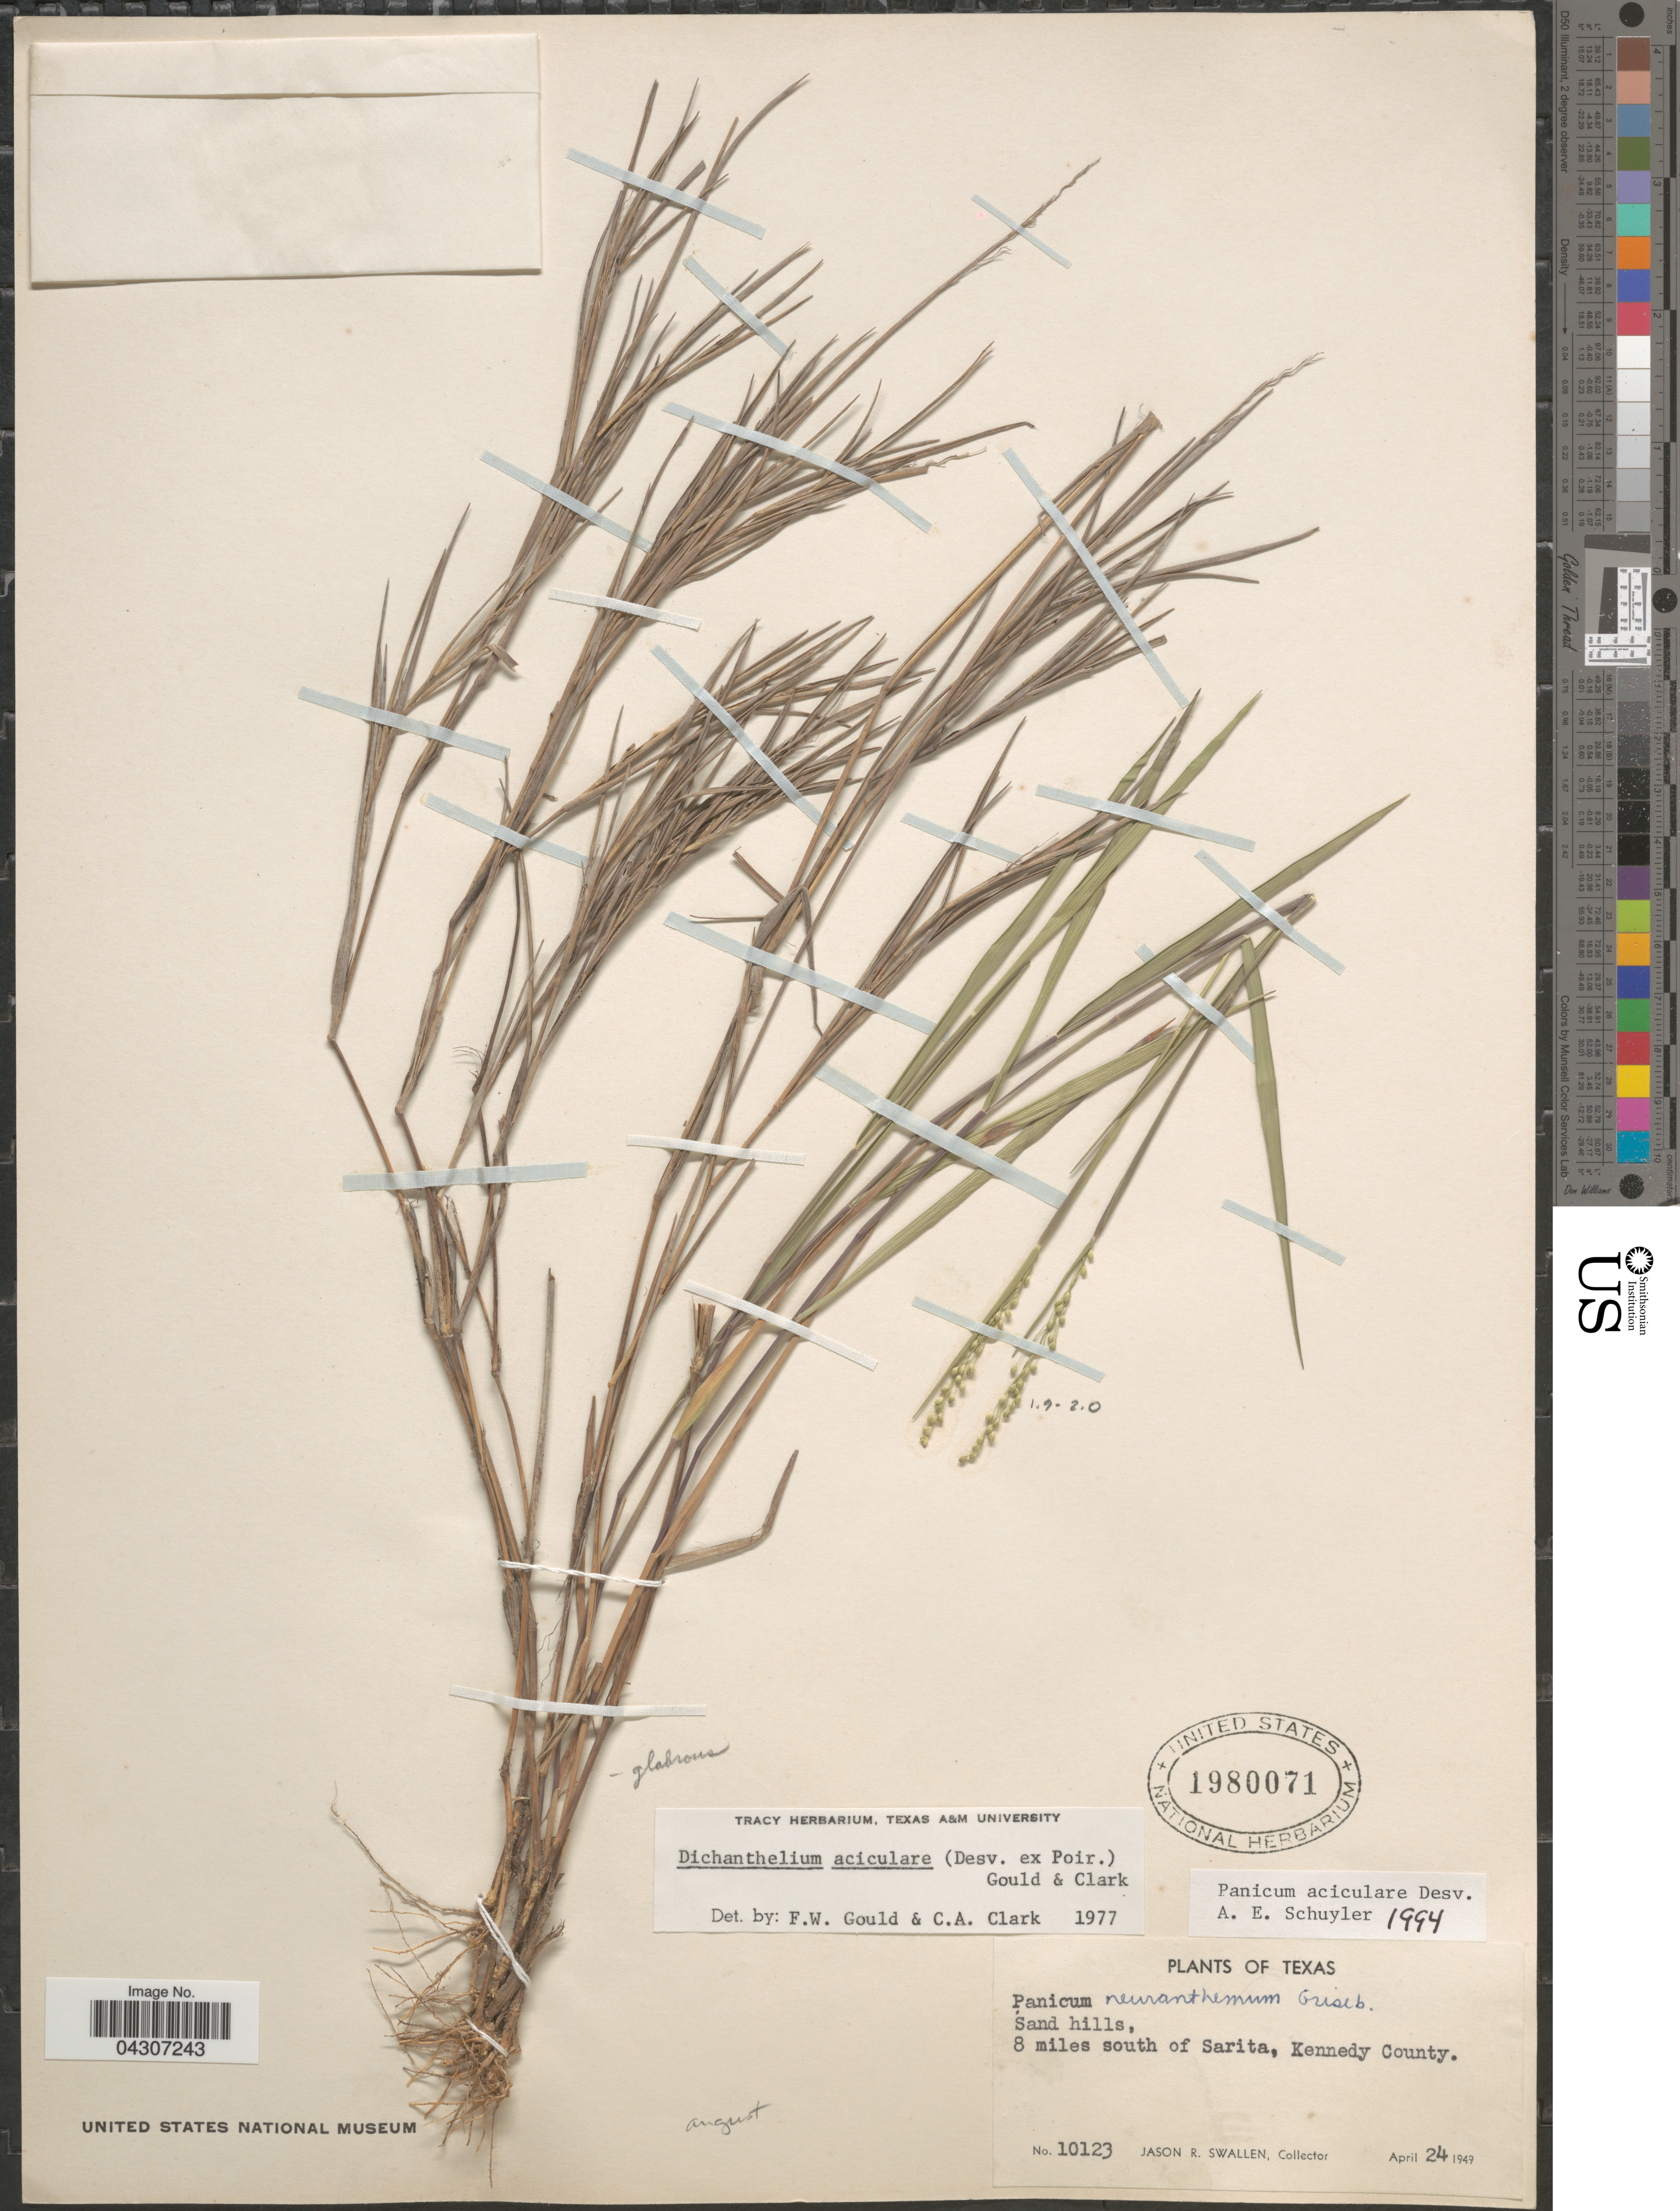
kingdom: Plantae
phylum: Tracheophyta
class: Liliopsida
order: Poales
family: Poaceae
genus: Dichanthelium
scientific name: Dichanthelium aciculare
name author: (Desv. ex Poir.) Gould & C.A. Clark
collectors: J. R. Swallen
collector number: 10123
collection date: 1949-04-24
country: United States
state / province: Texas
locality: Sand hills, 8 miles south of Sarita, Kennedy County.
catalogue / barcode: US 1980071